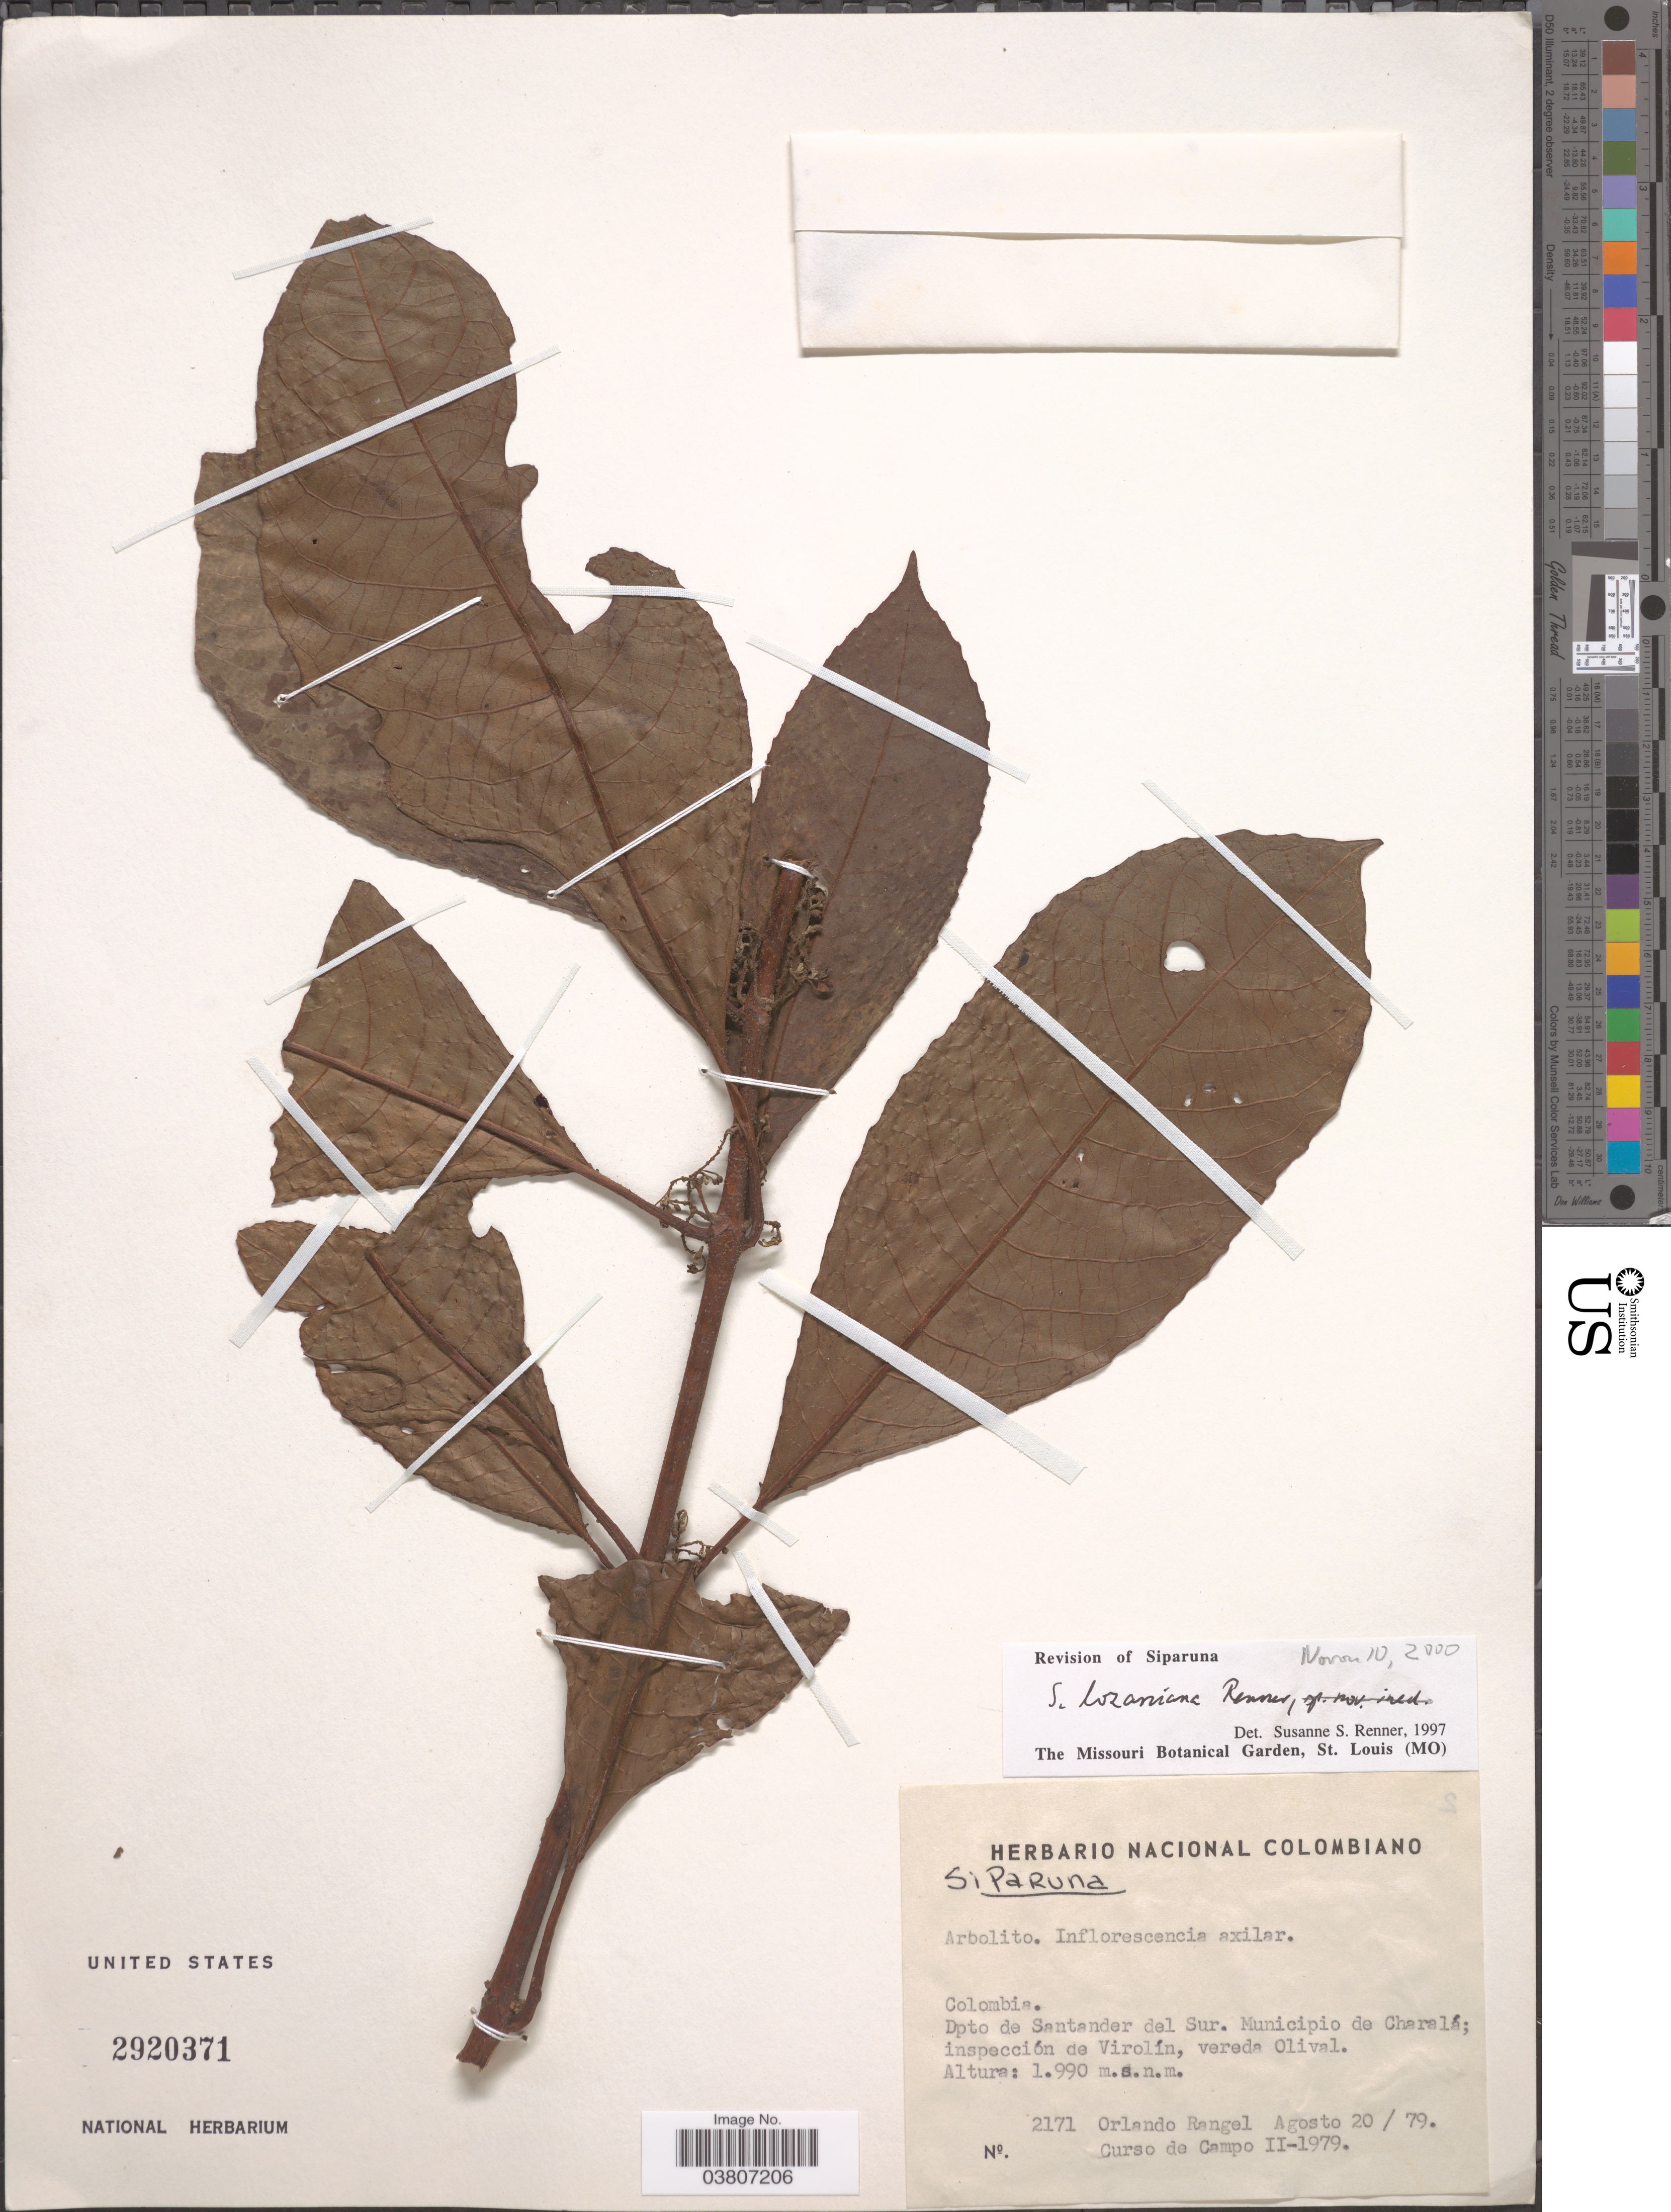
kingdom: Plantae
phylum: Tracheophyta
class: Magnoliopsida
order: Laurales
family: Siparunaceae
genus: Siparuna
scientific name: Siparuna lozaniana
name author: S.S. Renner & Hausner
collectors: O. Rangel & Curso de Campo 2-1979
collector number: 2171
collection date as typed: Transcribed d/m/y: 20/8/79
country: Colombia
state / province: Santander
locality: Dpto de Santander del Sur. Municipio de Charalá; inspección de Virolín, vereda Olival.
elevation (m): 1990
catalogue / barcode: US 2920371